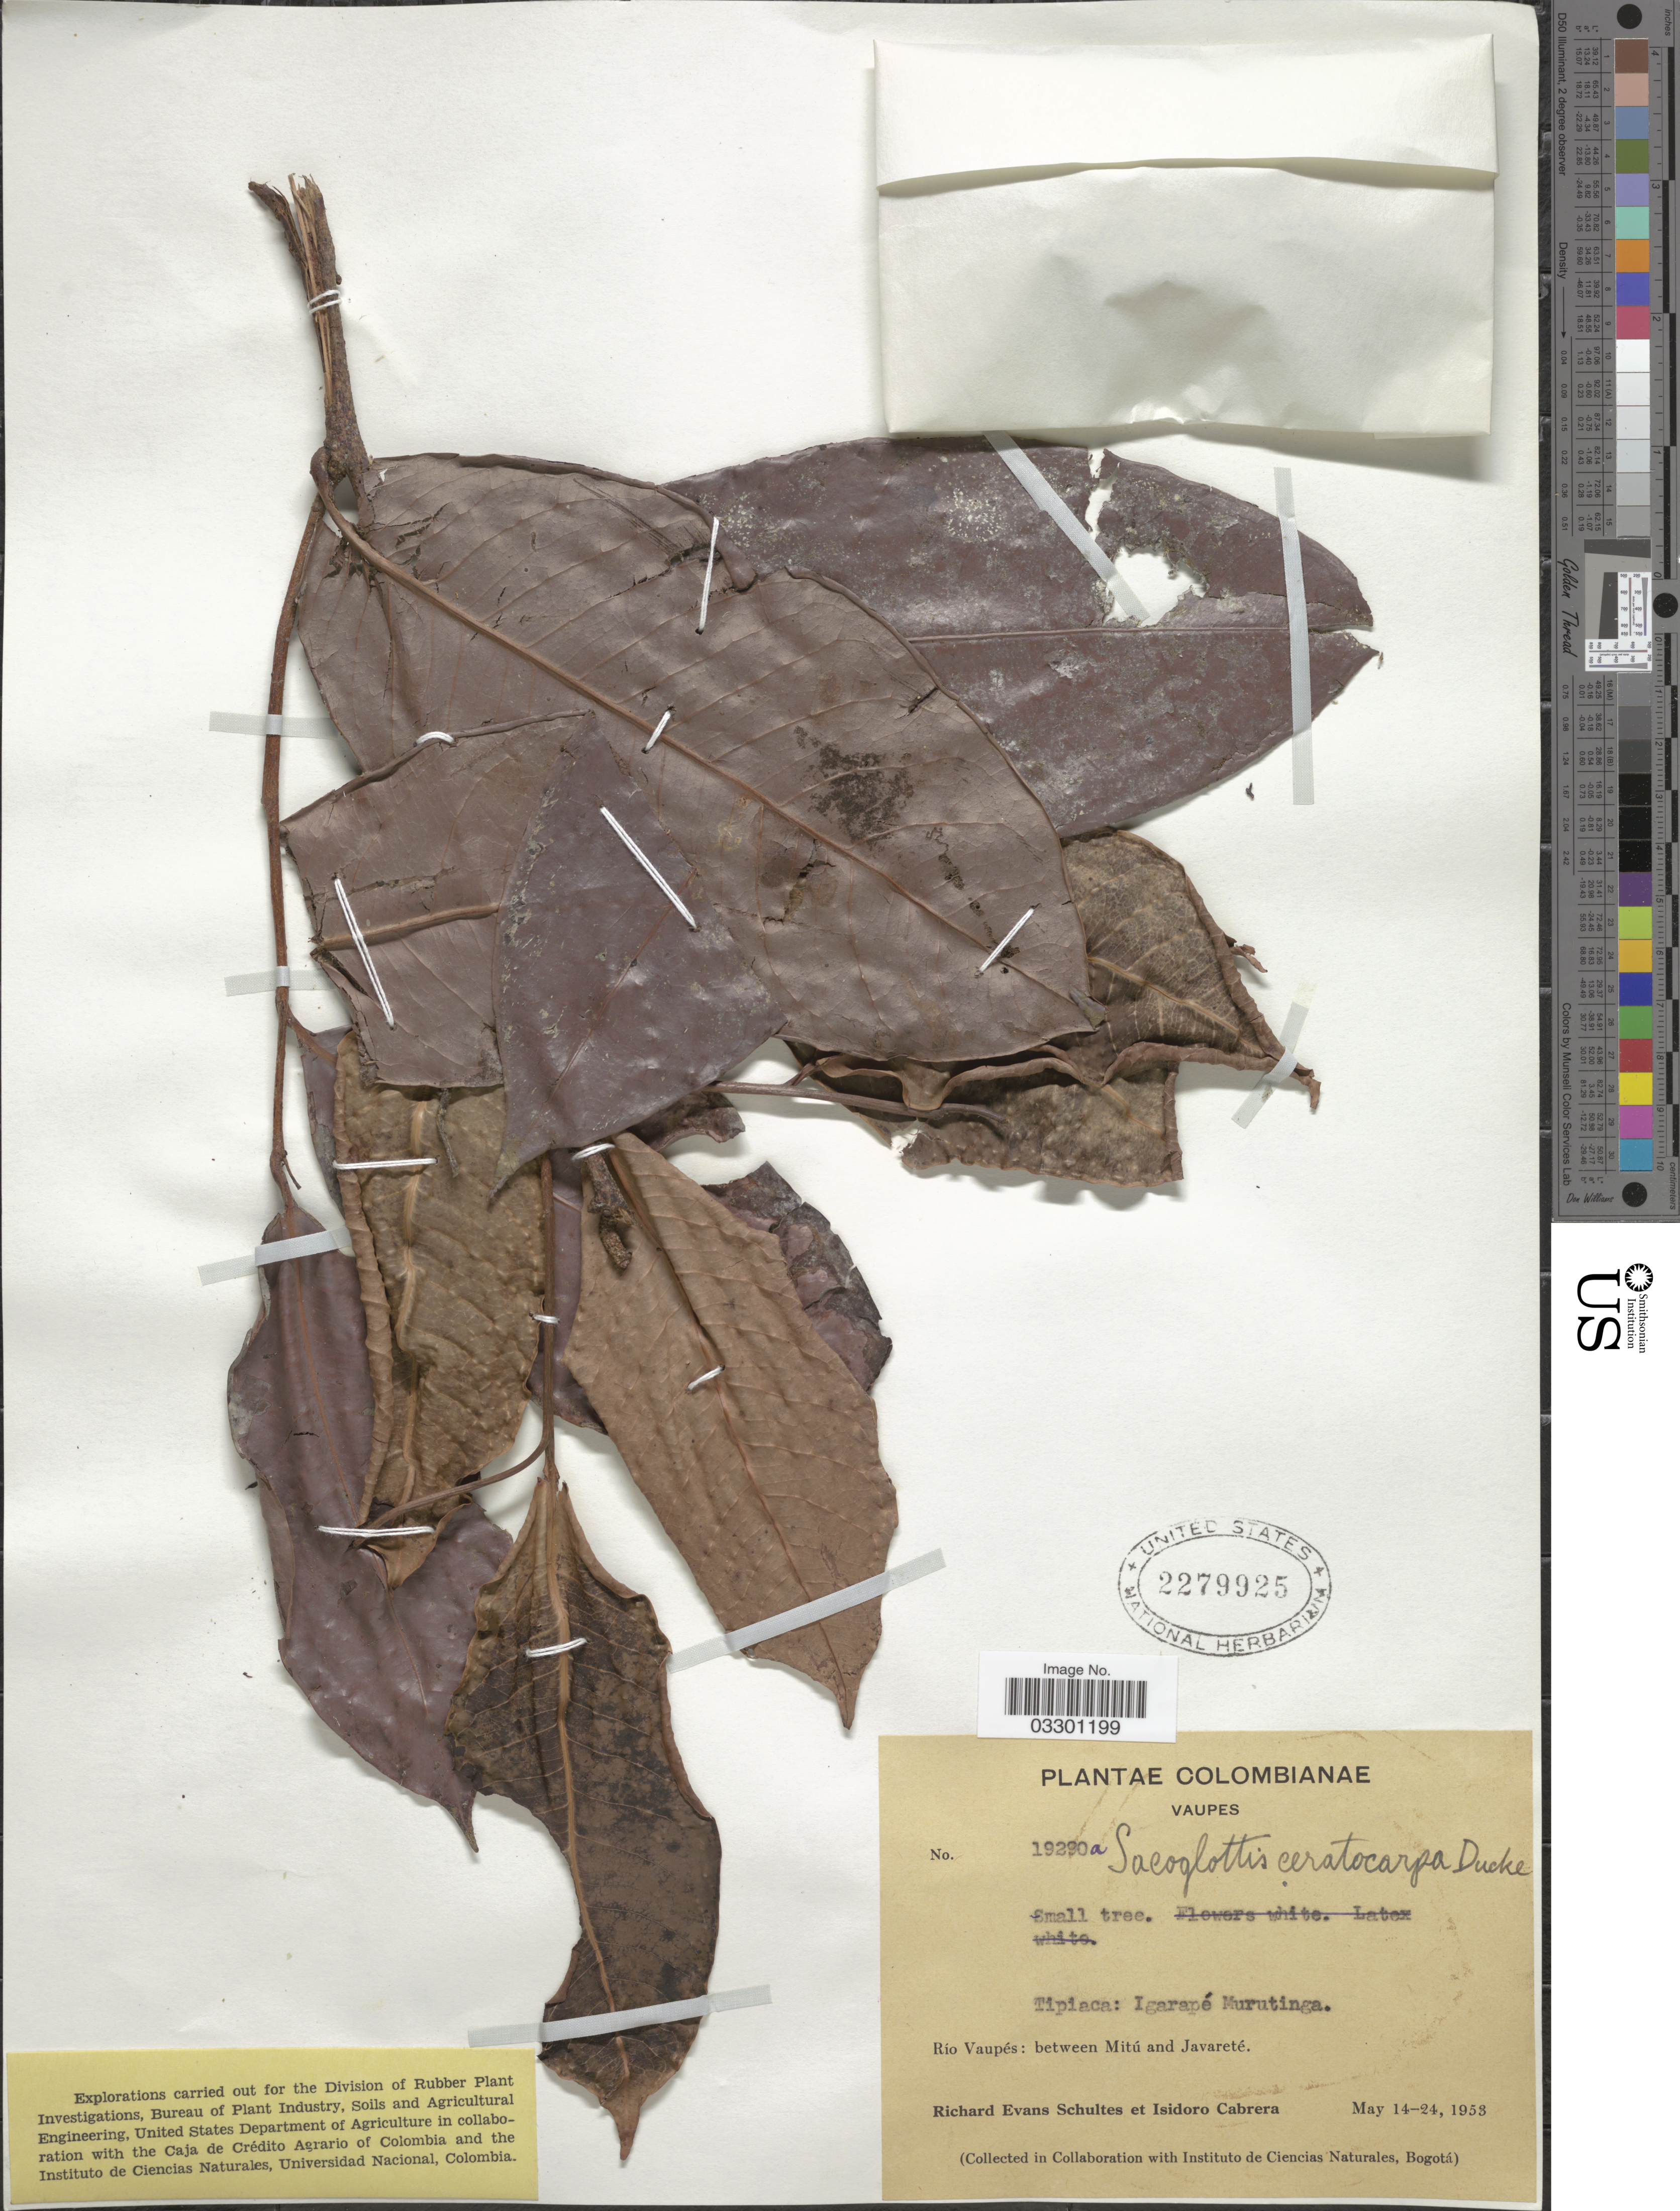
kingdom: Plantae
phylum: Tracheophyta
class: Magnoliopsida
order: Malpighiales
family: Humiriaceae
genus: Sacoglottis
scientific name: Sacoglottis ceratocarpa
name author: Ducke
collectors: R. E. Schultes & I. Cabrera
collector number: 19290a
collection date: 1953-05-14/1953-05-24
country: Colombia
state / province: Vaupés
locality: Tipiaca: Igarapé Murutinga. Río Vaupés: between Mitú and Javareté.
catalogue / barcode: US 2279925